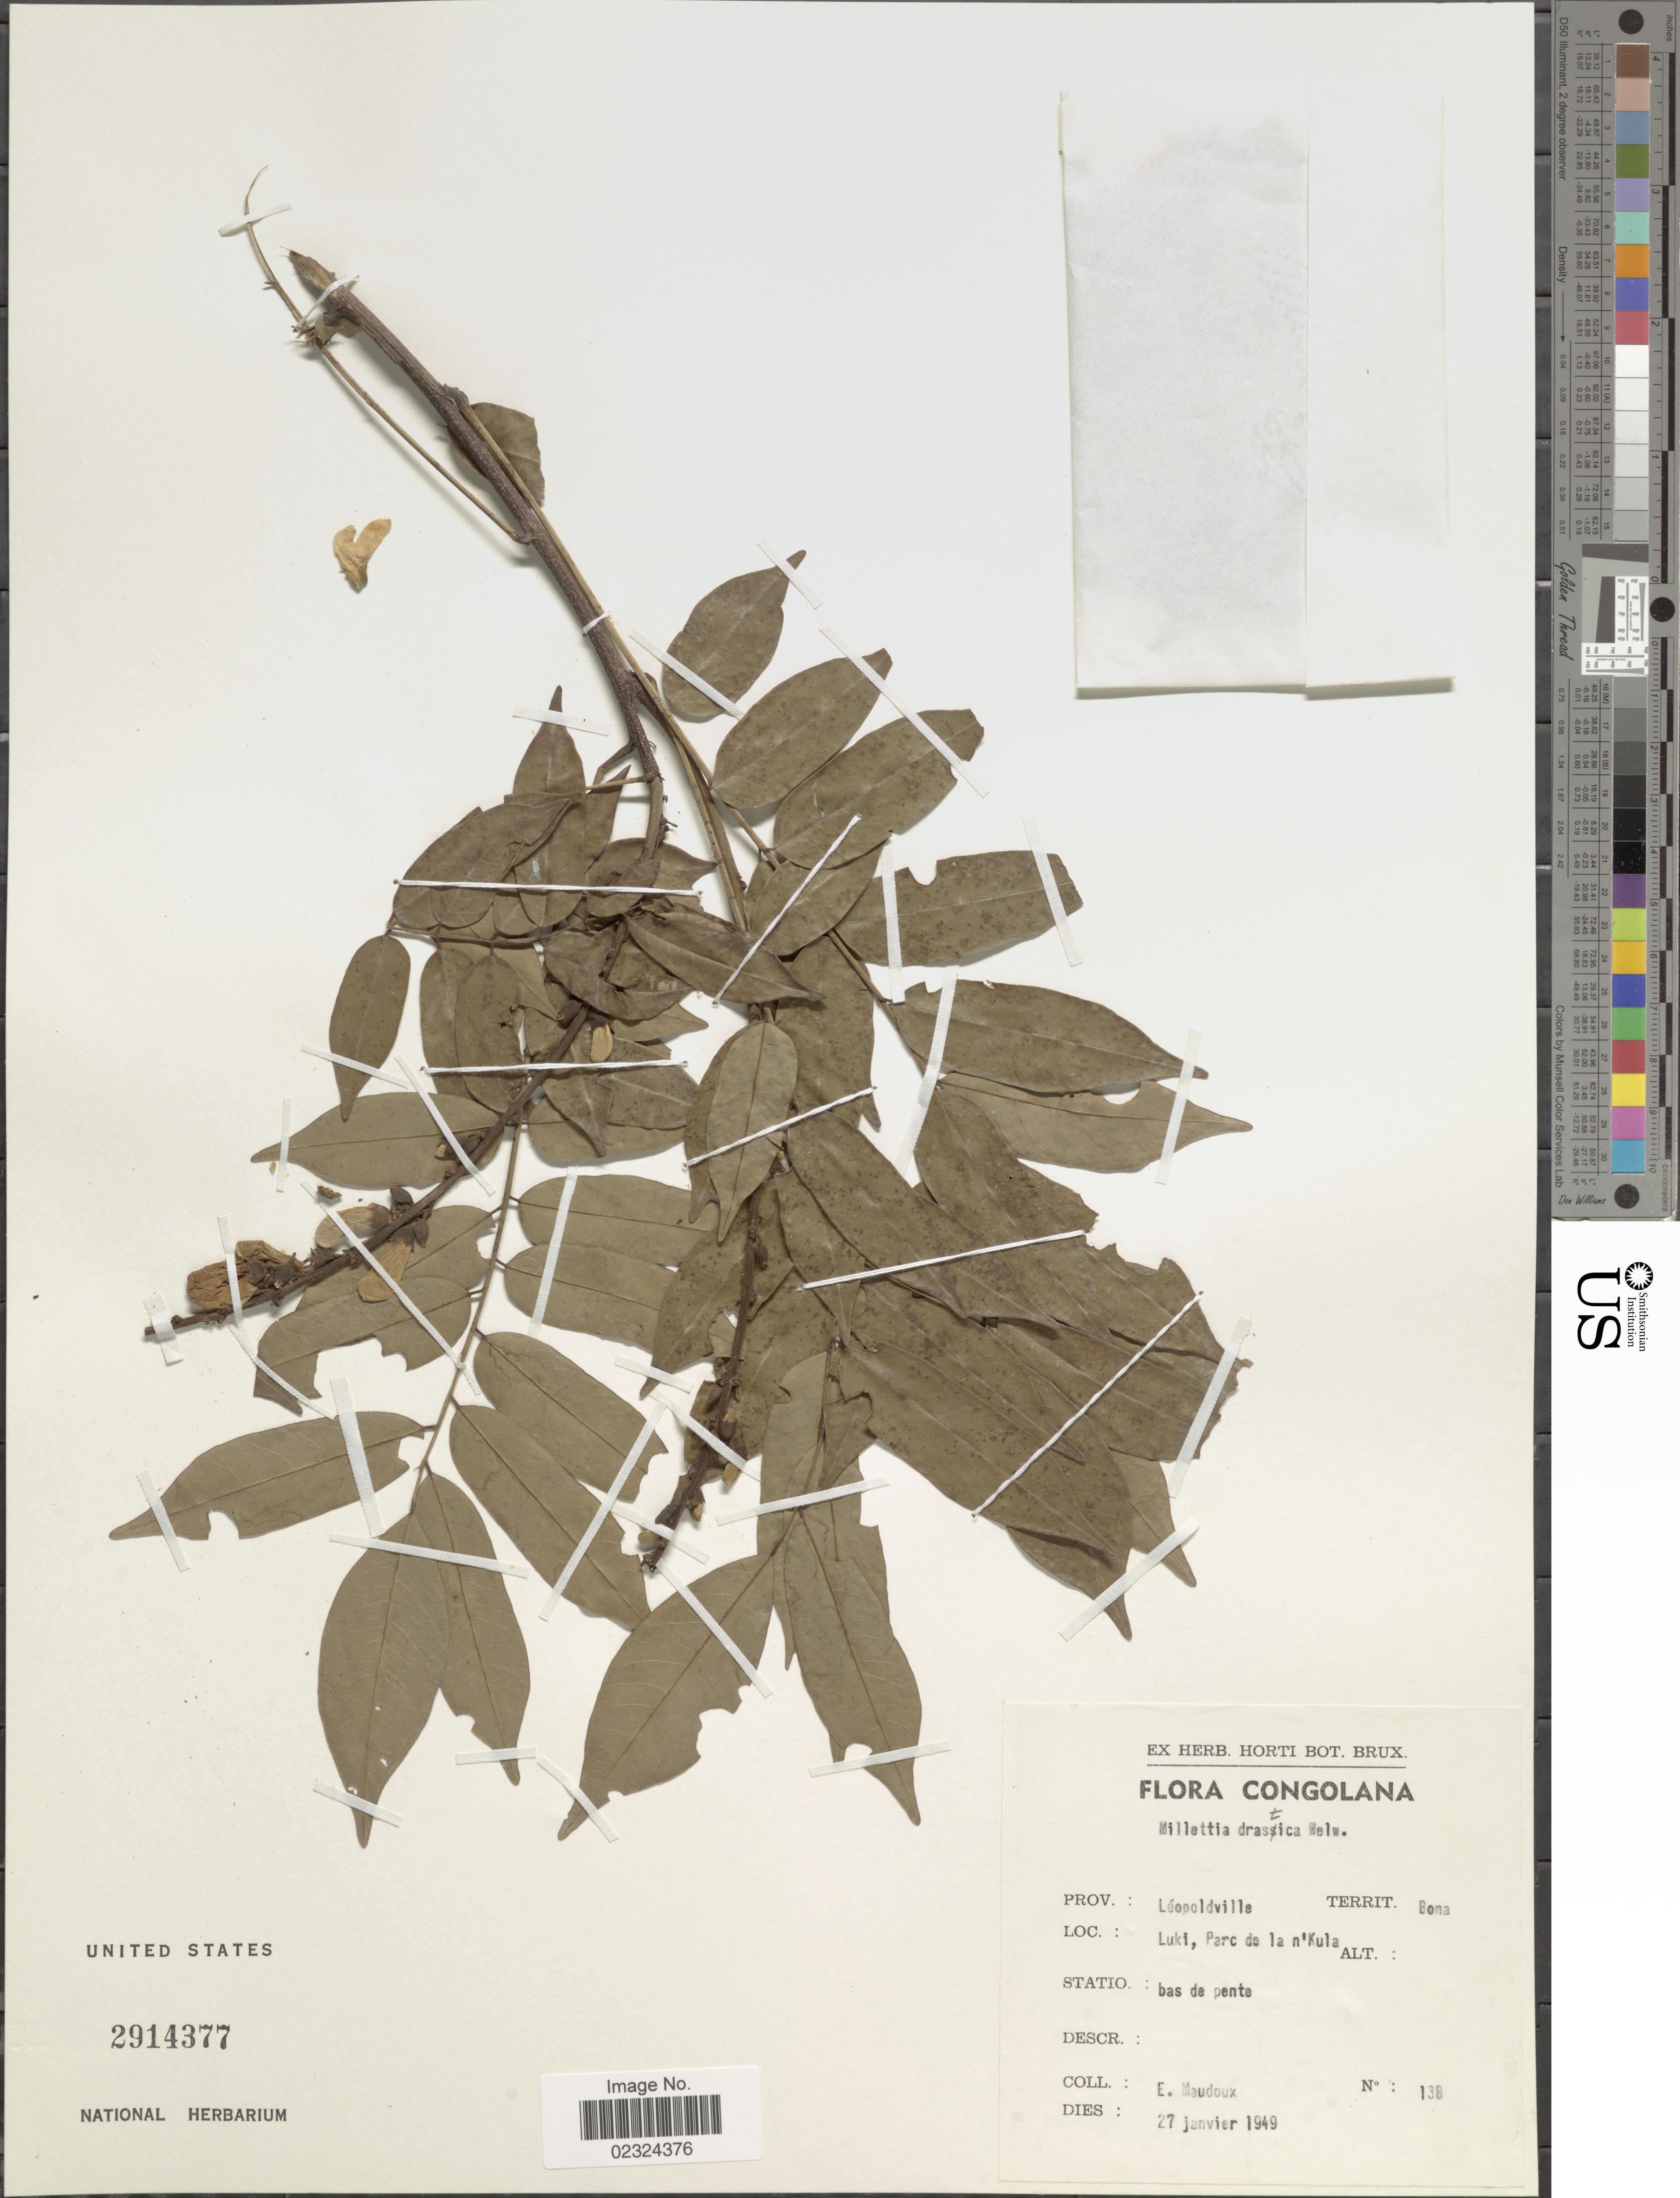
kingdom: Plantae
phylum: Tracheophyta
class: Magnoliopsida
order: Fabales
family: Fabaceae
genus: Millettia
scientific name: Millettia drastica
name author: Welw. ex Baker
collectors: E. Maudoux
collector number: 138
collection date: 1949-01-27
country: Congo, Democratic Republic of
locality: Congolana. Leopoldville. Boma. Luki, Parc de la n'Kula.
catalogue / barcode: US 2914377